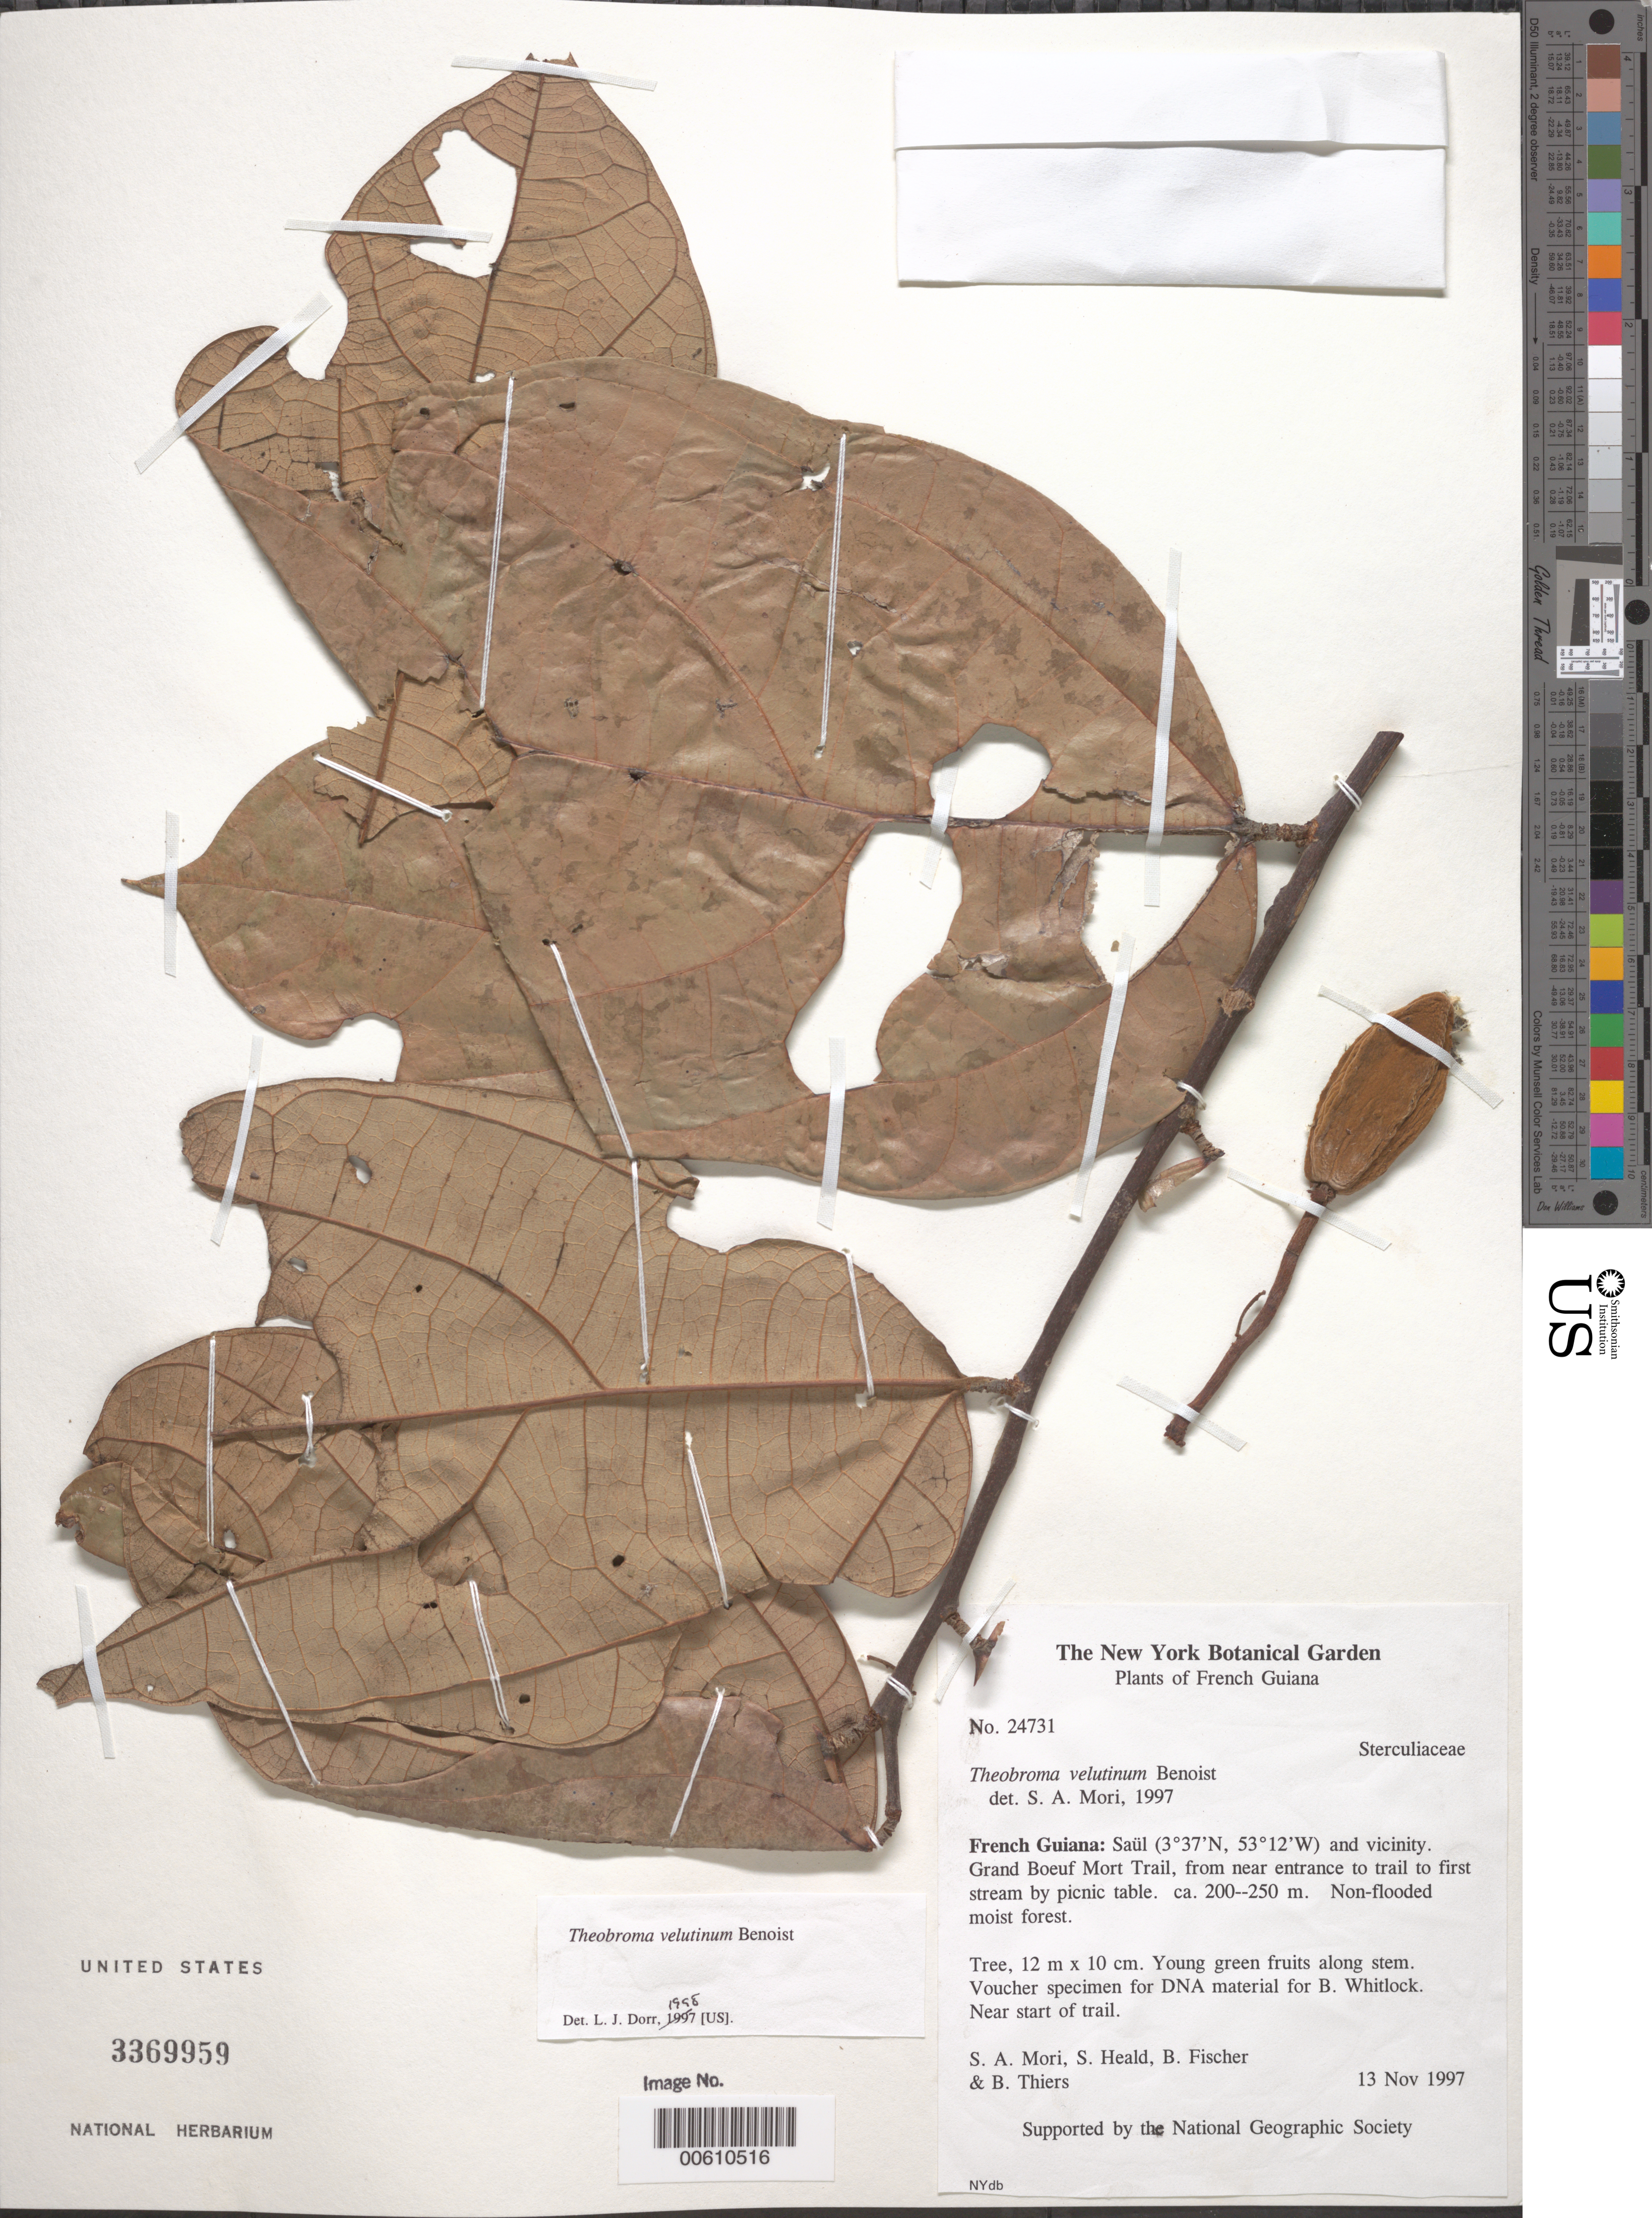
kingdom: Plantae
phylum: Tracheophyta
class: Magnoliopsida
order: Malvales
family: Malvaceae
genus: Theobroma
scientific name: Theobroma velutinum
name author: Benoist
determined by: Mori, Scott A.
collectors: S. Mori, S. Heald, B. Fischer & B. Thiers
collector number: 24731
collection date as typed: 13 Nov 1997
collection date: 1997-11-13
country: French Guiana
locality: Saül and vicinity. Grand Boeuf Mort Trail, from near entrance to trail to first stream by a picnic table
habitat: Non-flooded moist forest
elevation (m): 200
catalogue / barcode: US 3369959